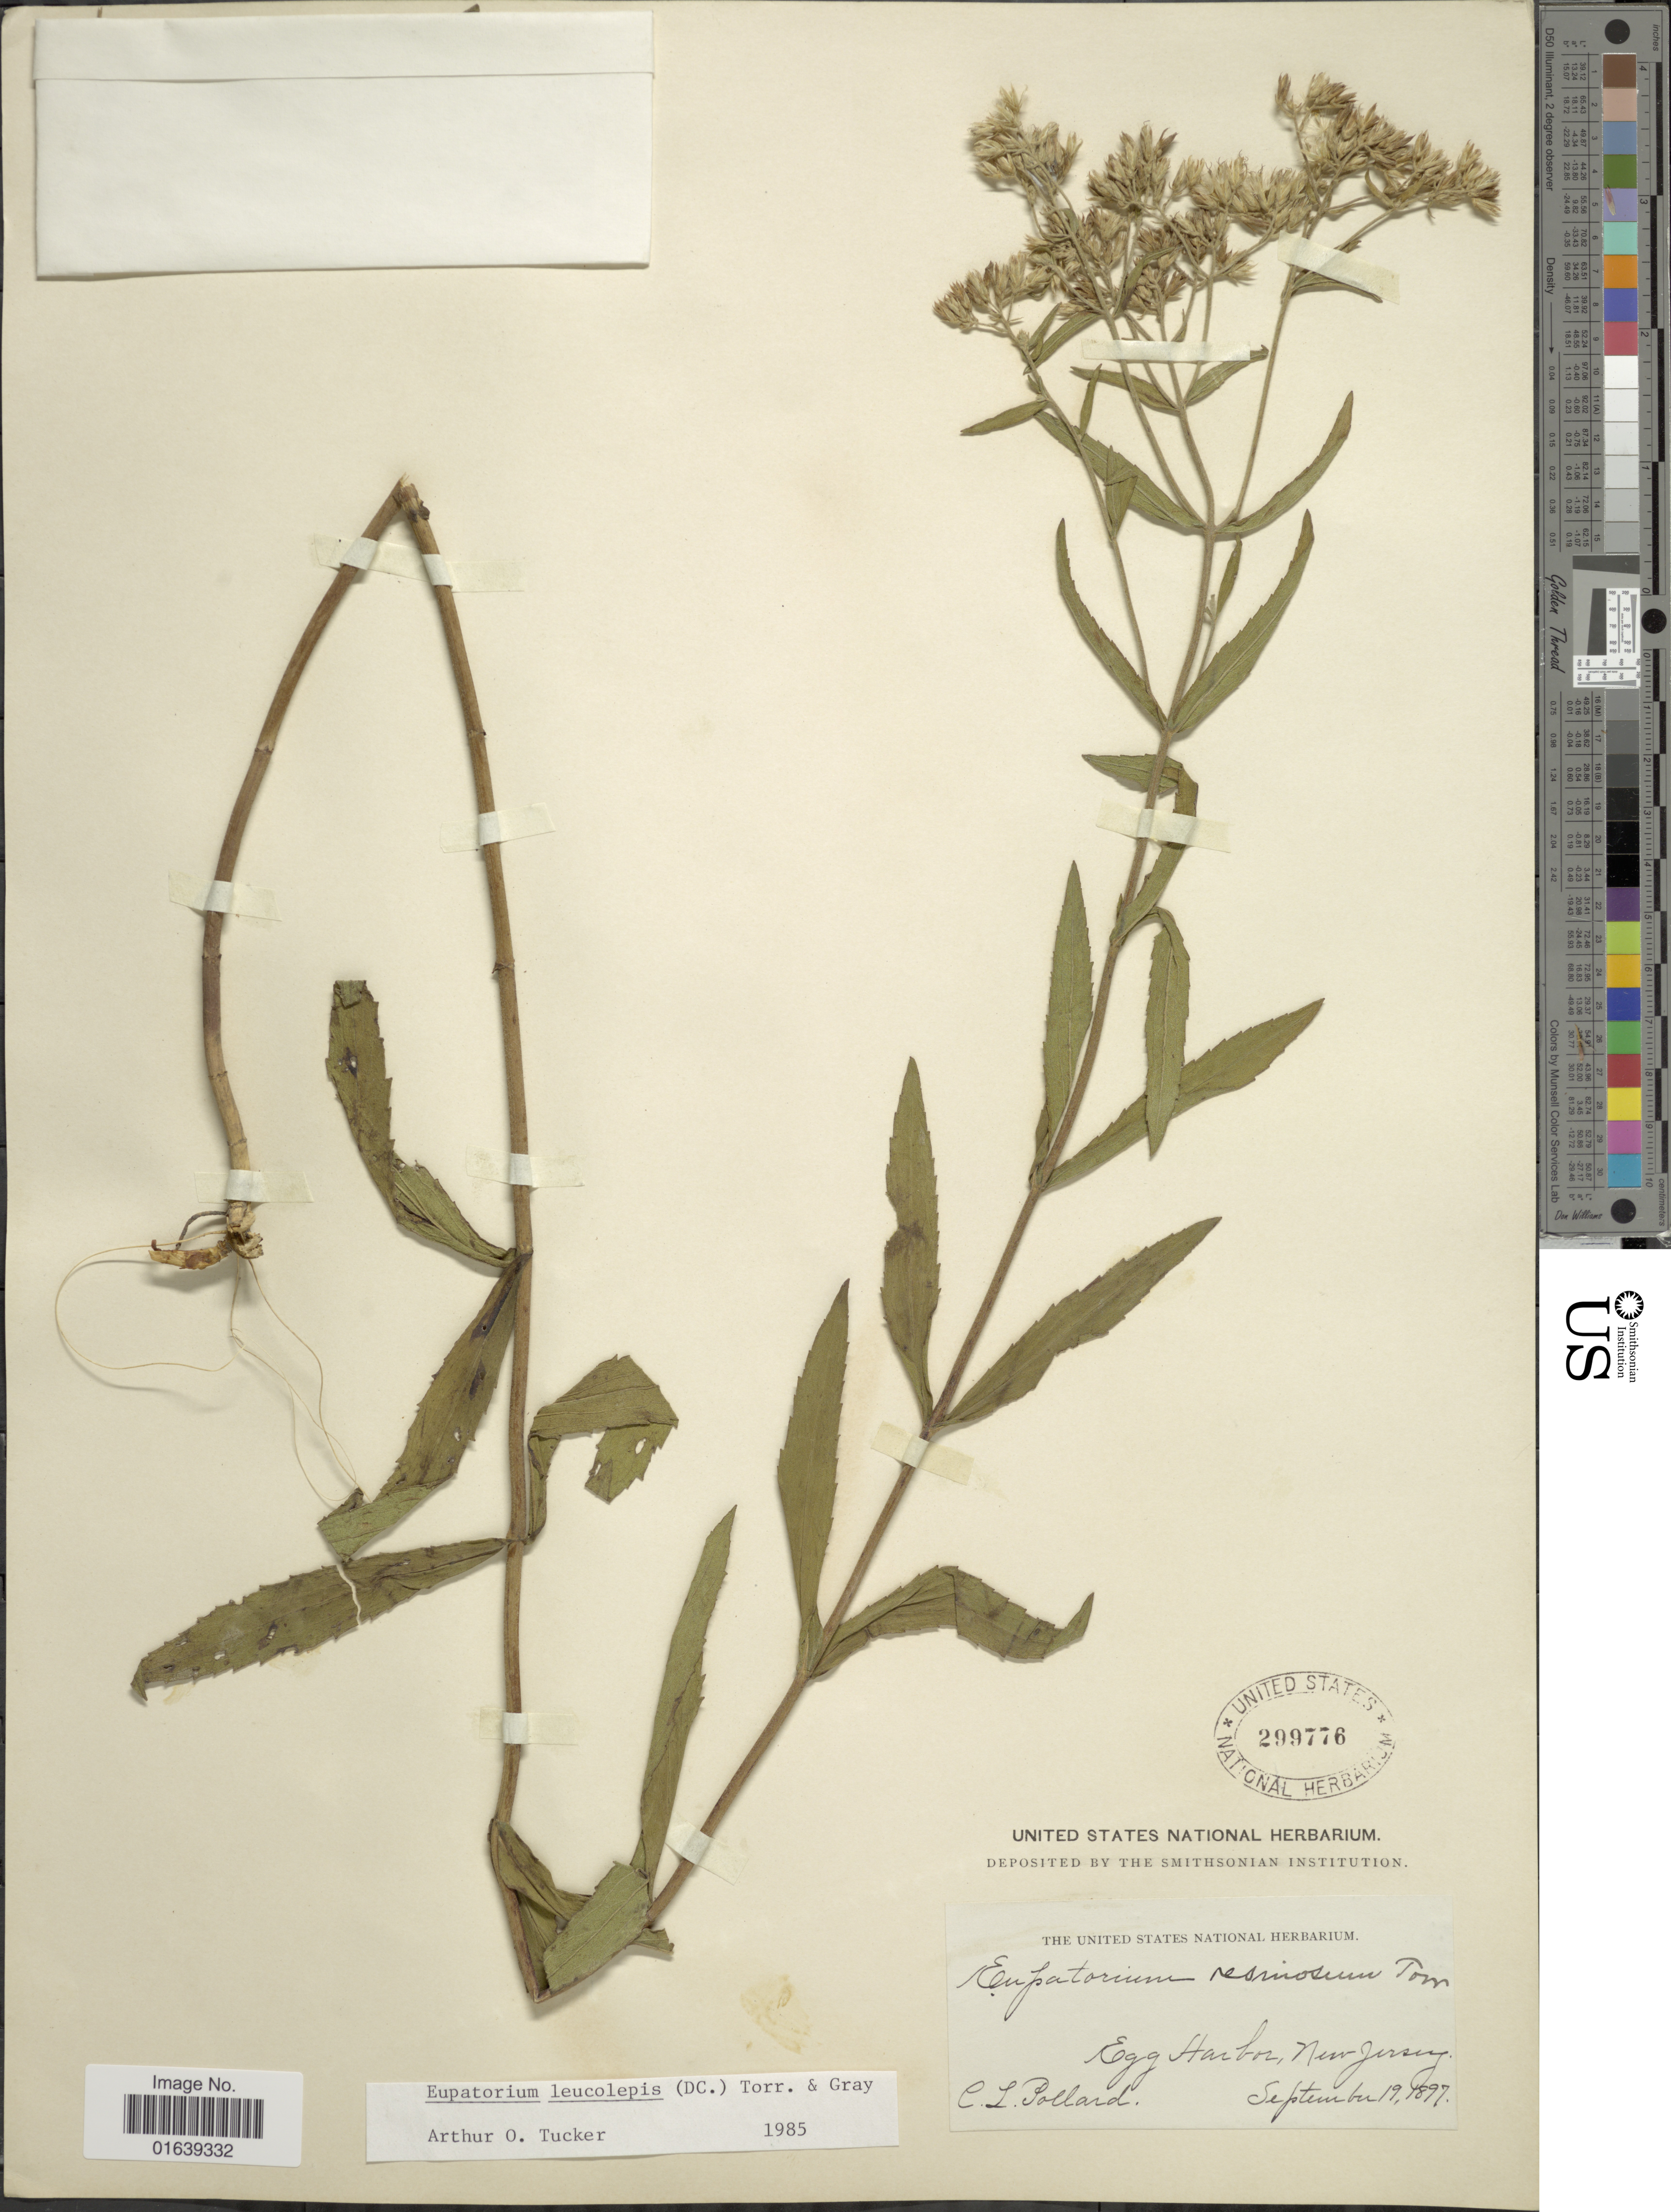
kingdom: Plantae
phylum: Tracheophyta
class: Magnoliopsida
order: Asterales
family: Asteraceae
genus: Eupatorium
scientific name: Eupatorium leucolepis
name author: (DC.) Torr. & A. Gray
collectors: C. L. Pollard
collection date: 1897-09-19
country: United States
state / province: New Jersey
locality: Egg Harbor, New Jersey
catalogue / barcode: US 2997766